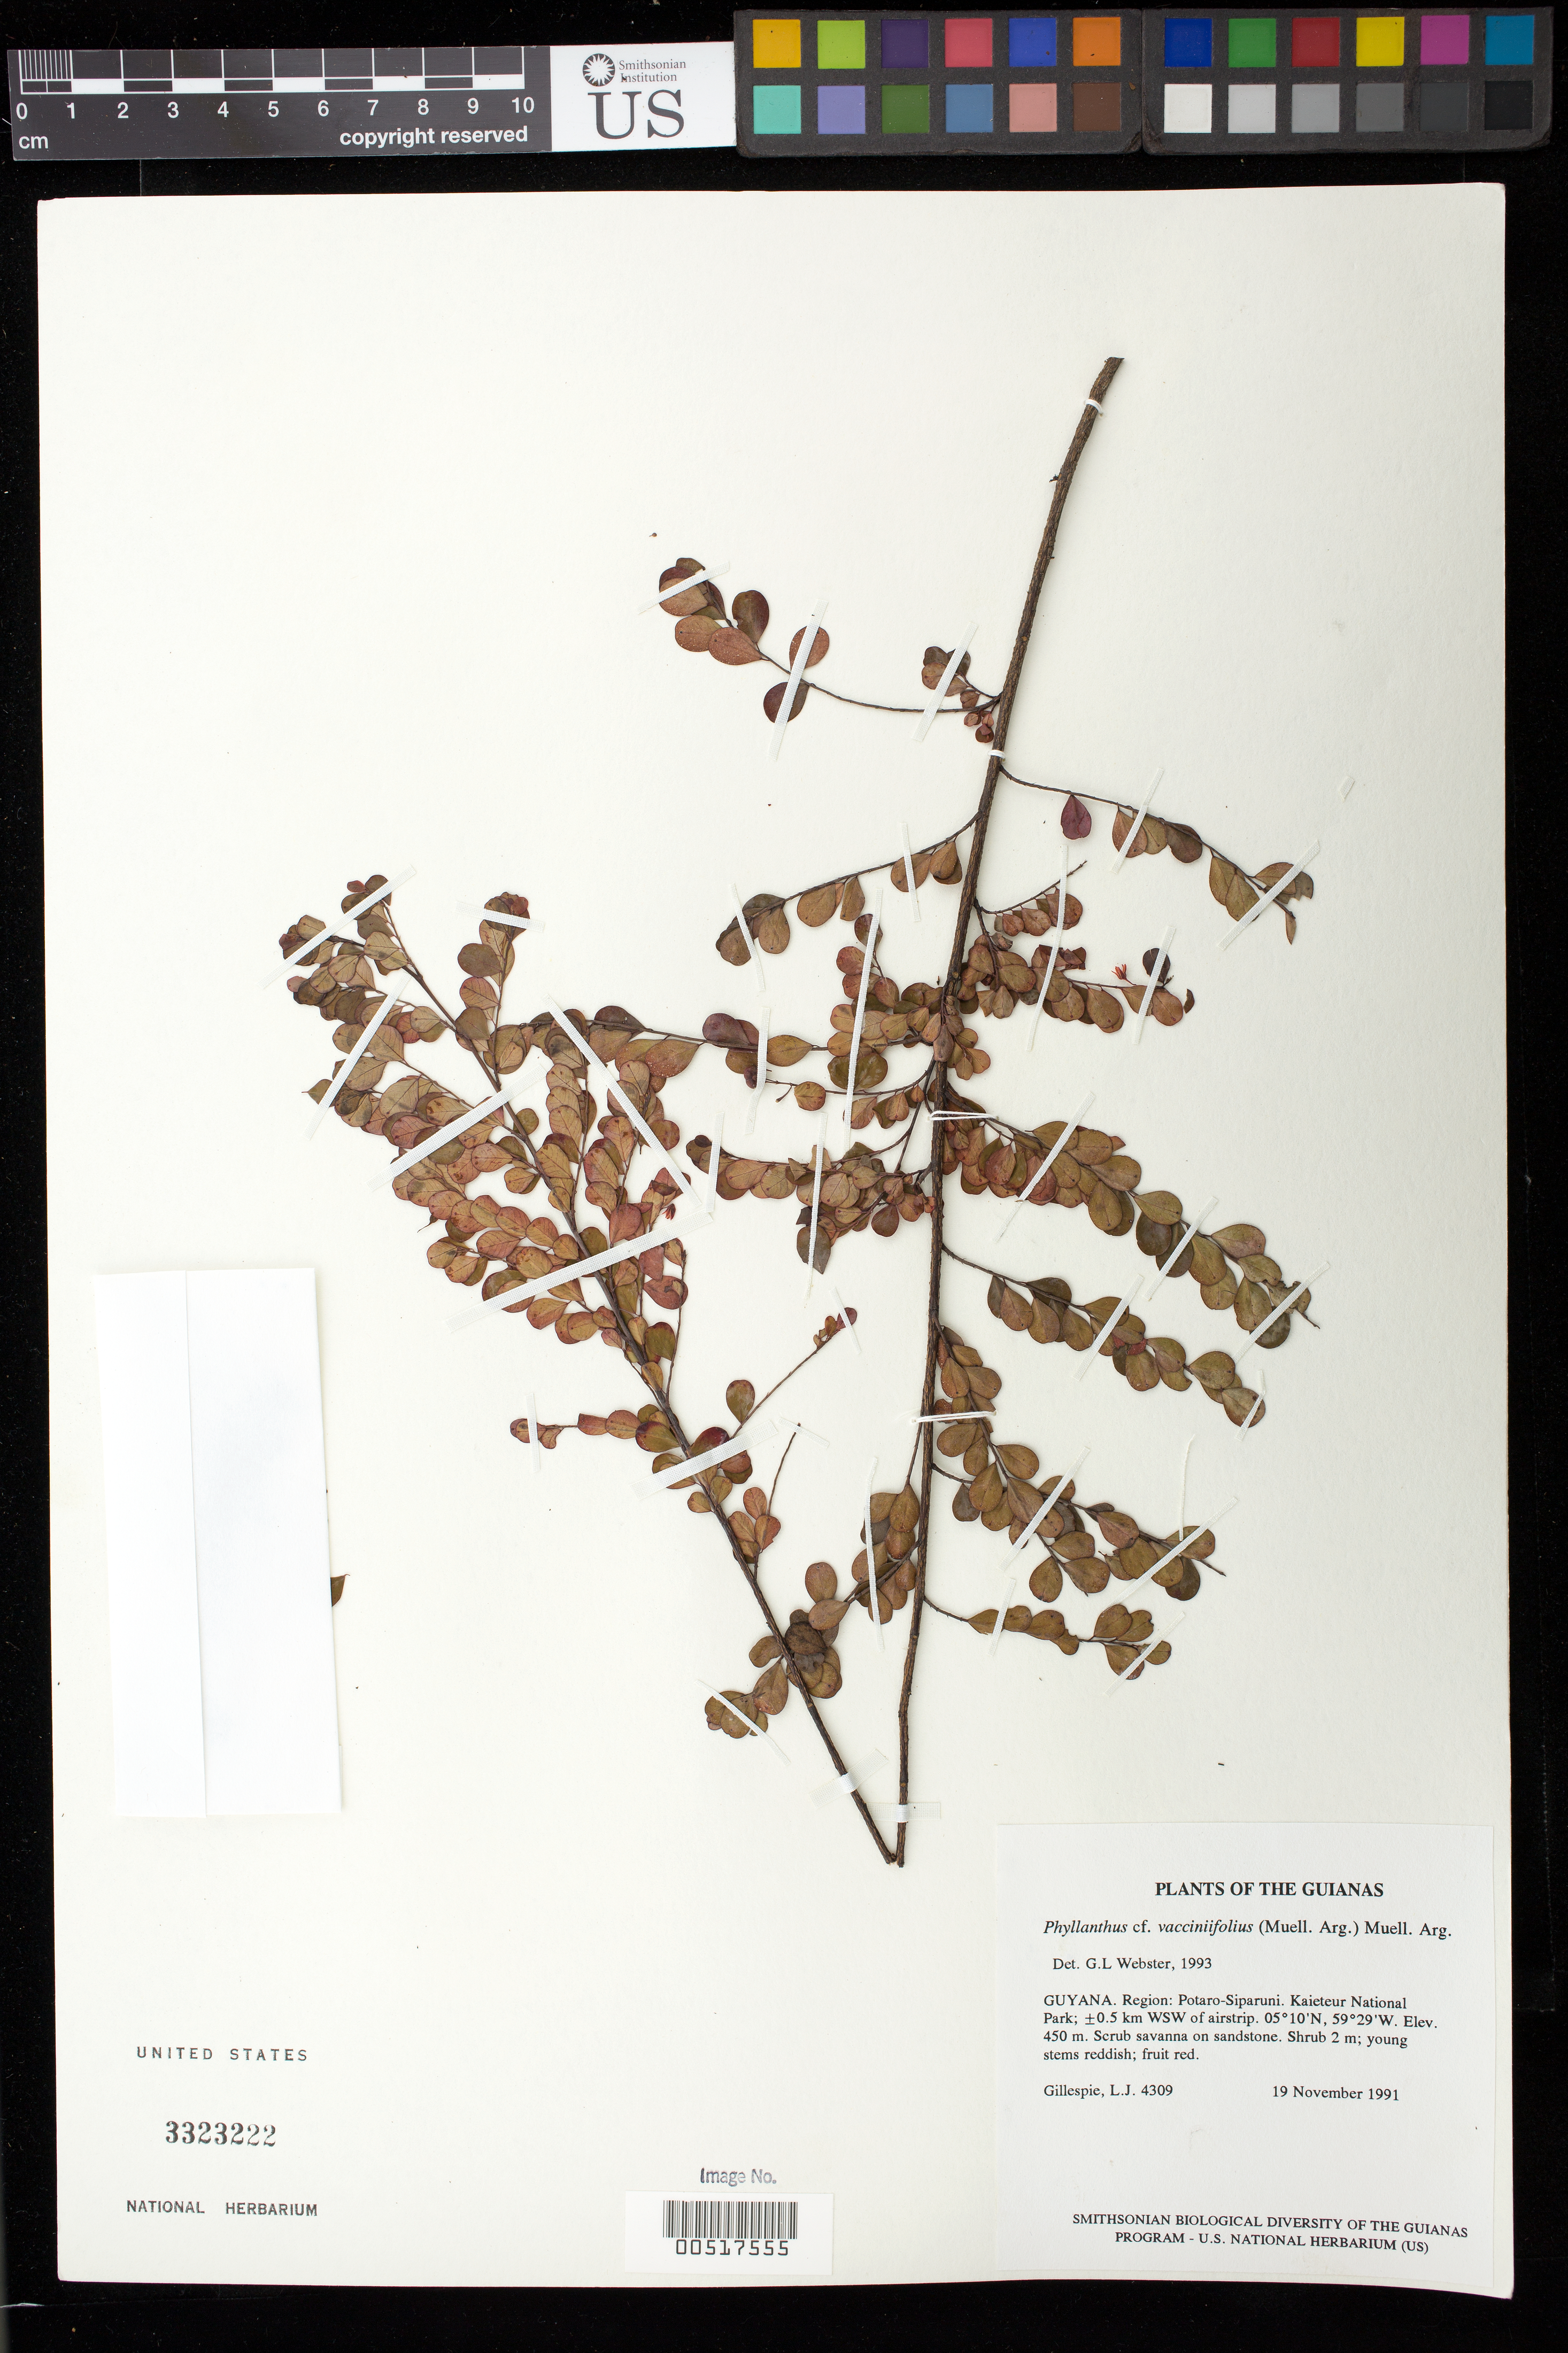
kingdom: Plantae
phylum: Tracheophyta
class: Magnoliopsida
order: Malpighiales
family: Phyllanthaceae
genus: Phyllanthus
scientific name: Phyllanthus vacciniifolius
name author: (Müll. Arg.) Müll. Arg.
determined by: Webster, Grady L.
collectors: L. J. Gillespie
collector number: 4309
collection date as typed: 19 November 1991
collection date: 1991-11-19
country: Guyana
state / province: Potaro-Siparuni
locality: Kaieteur National Park; ±0.5 km WSW of airstrip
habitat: Scrub savanna on sandstone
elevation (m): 450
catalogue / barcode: US 3323222